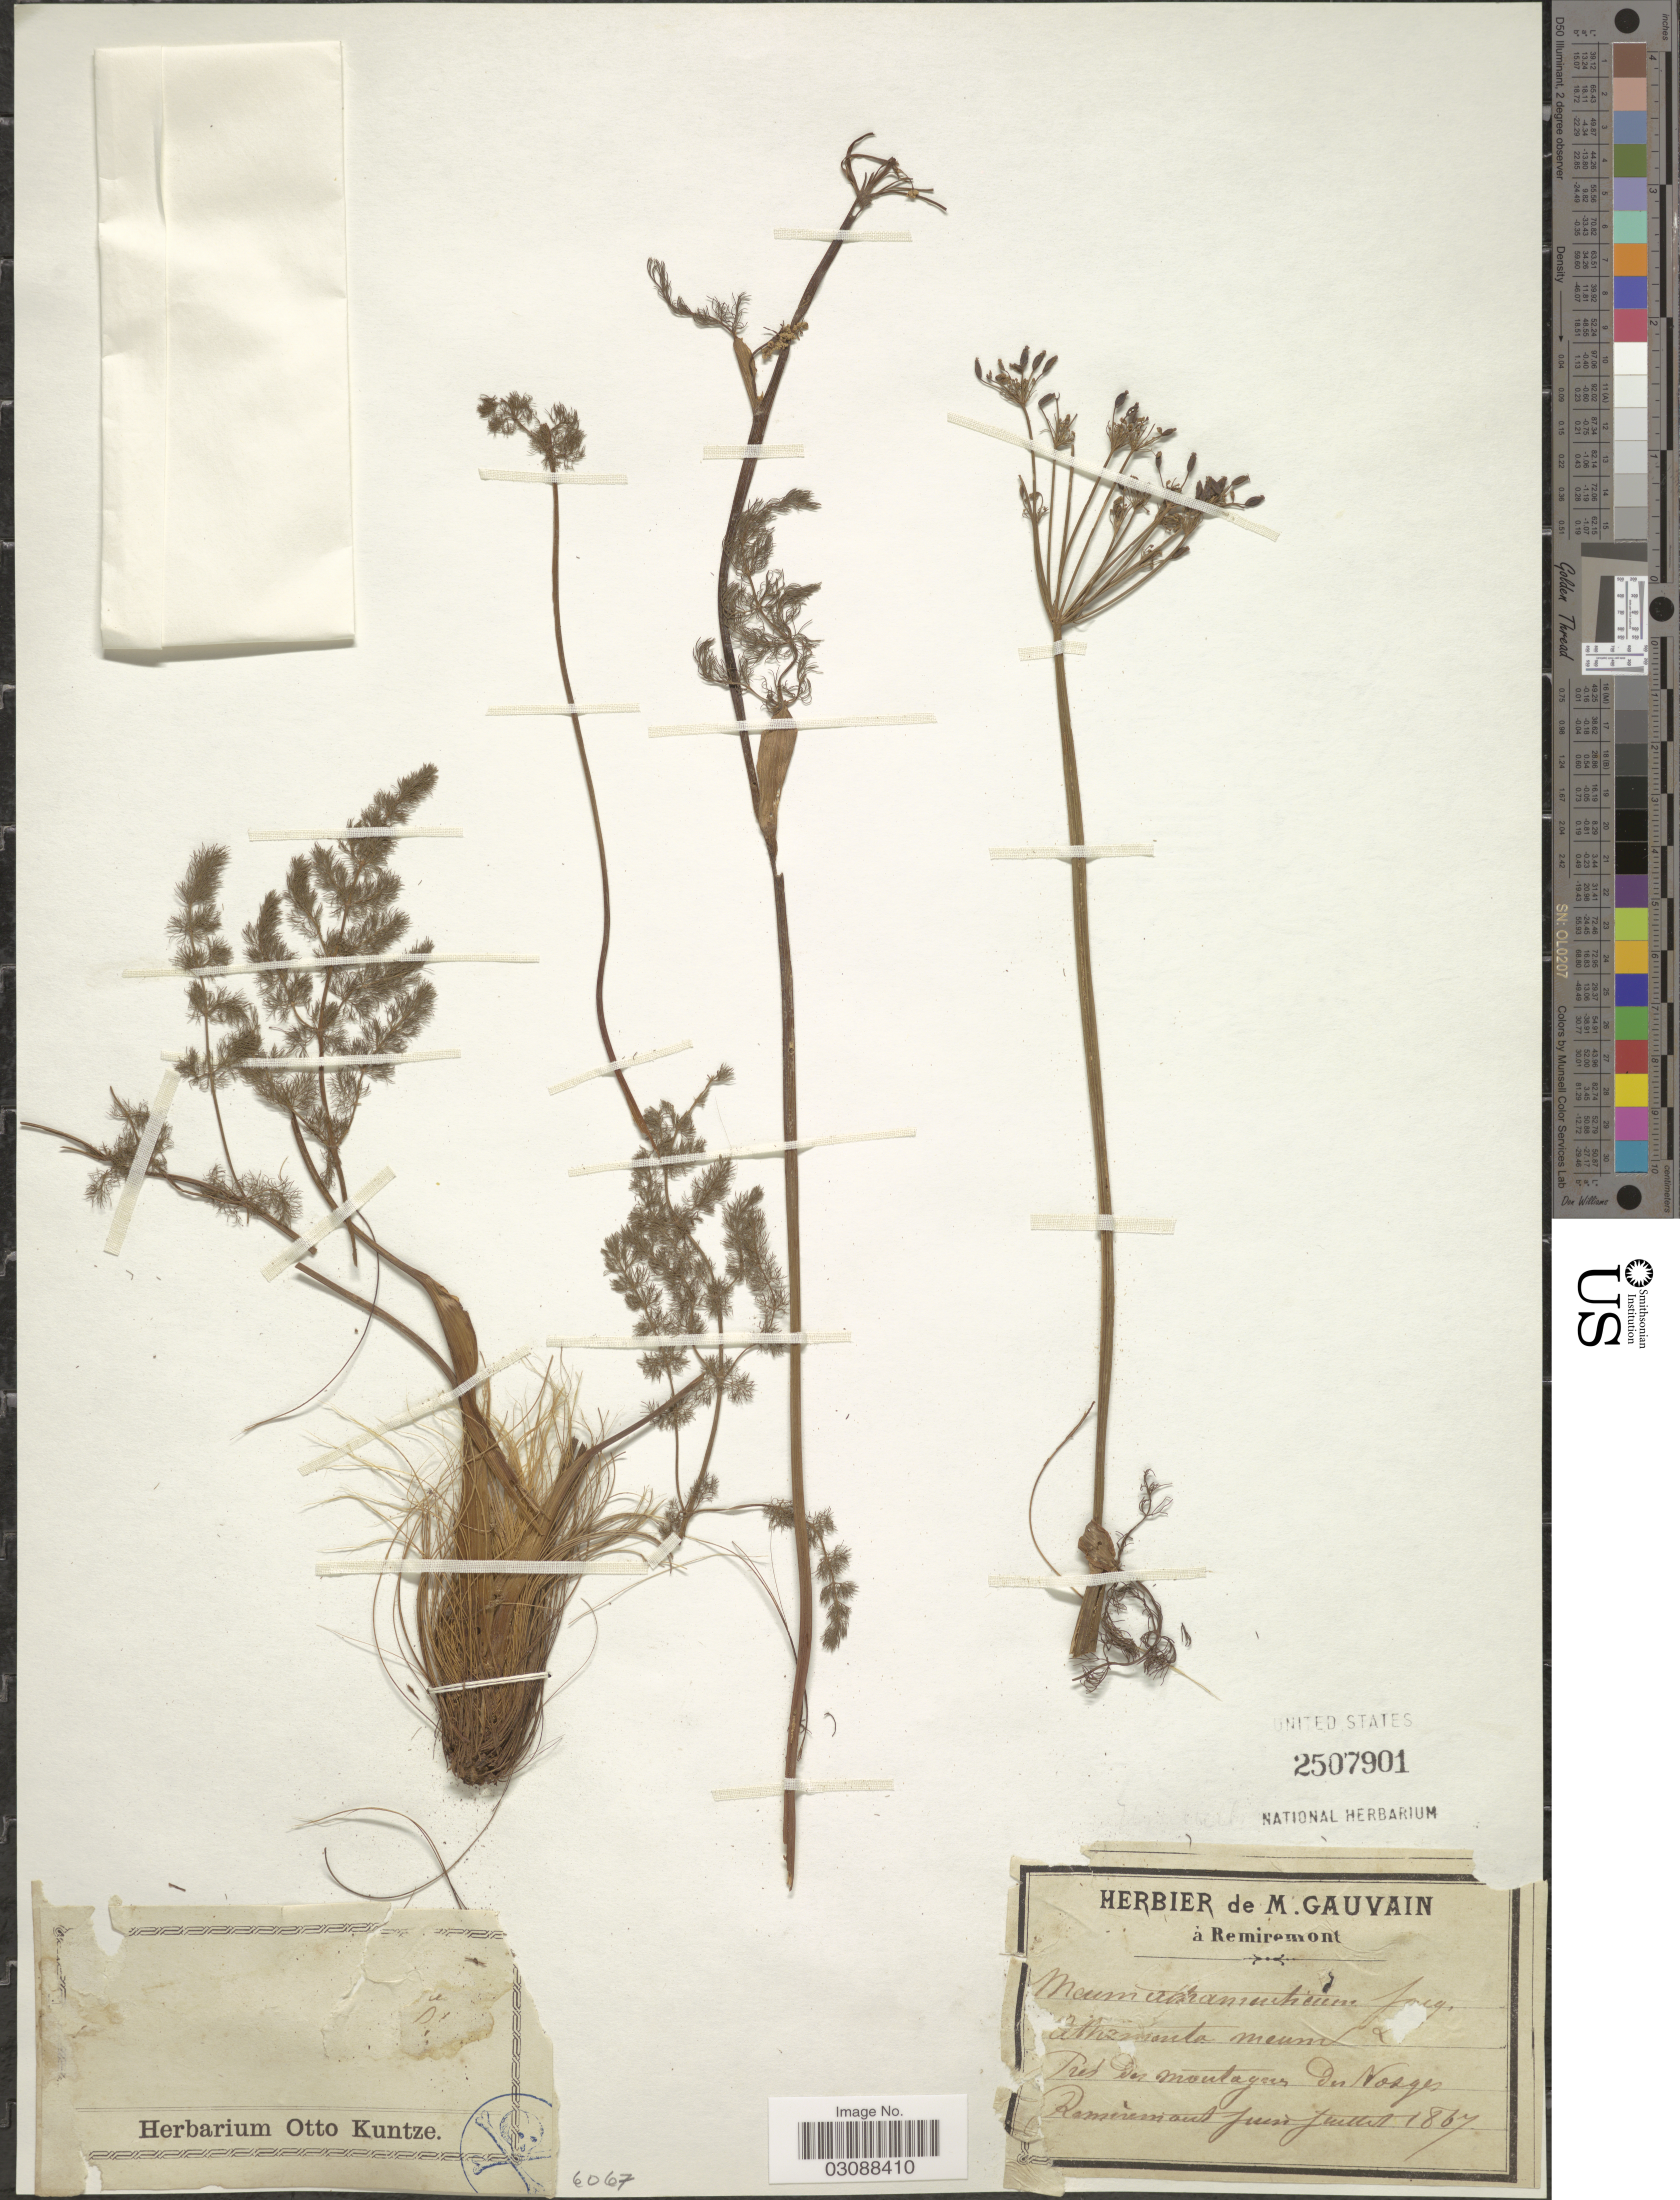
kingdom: Plantae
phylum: Tracheophyta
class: Magnoliopsida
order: Apiales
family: Apiaceae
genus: Meum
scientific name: Meum athamanticum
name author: Jacq.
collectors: ex herb. M. Gauvain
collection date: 1867-06/1867-07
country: France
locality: Prés des montagnes des Vosges Remìremont.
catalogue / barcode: US 2507901